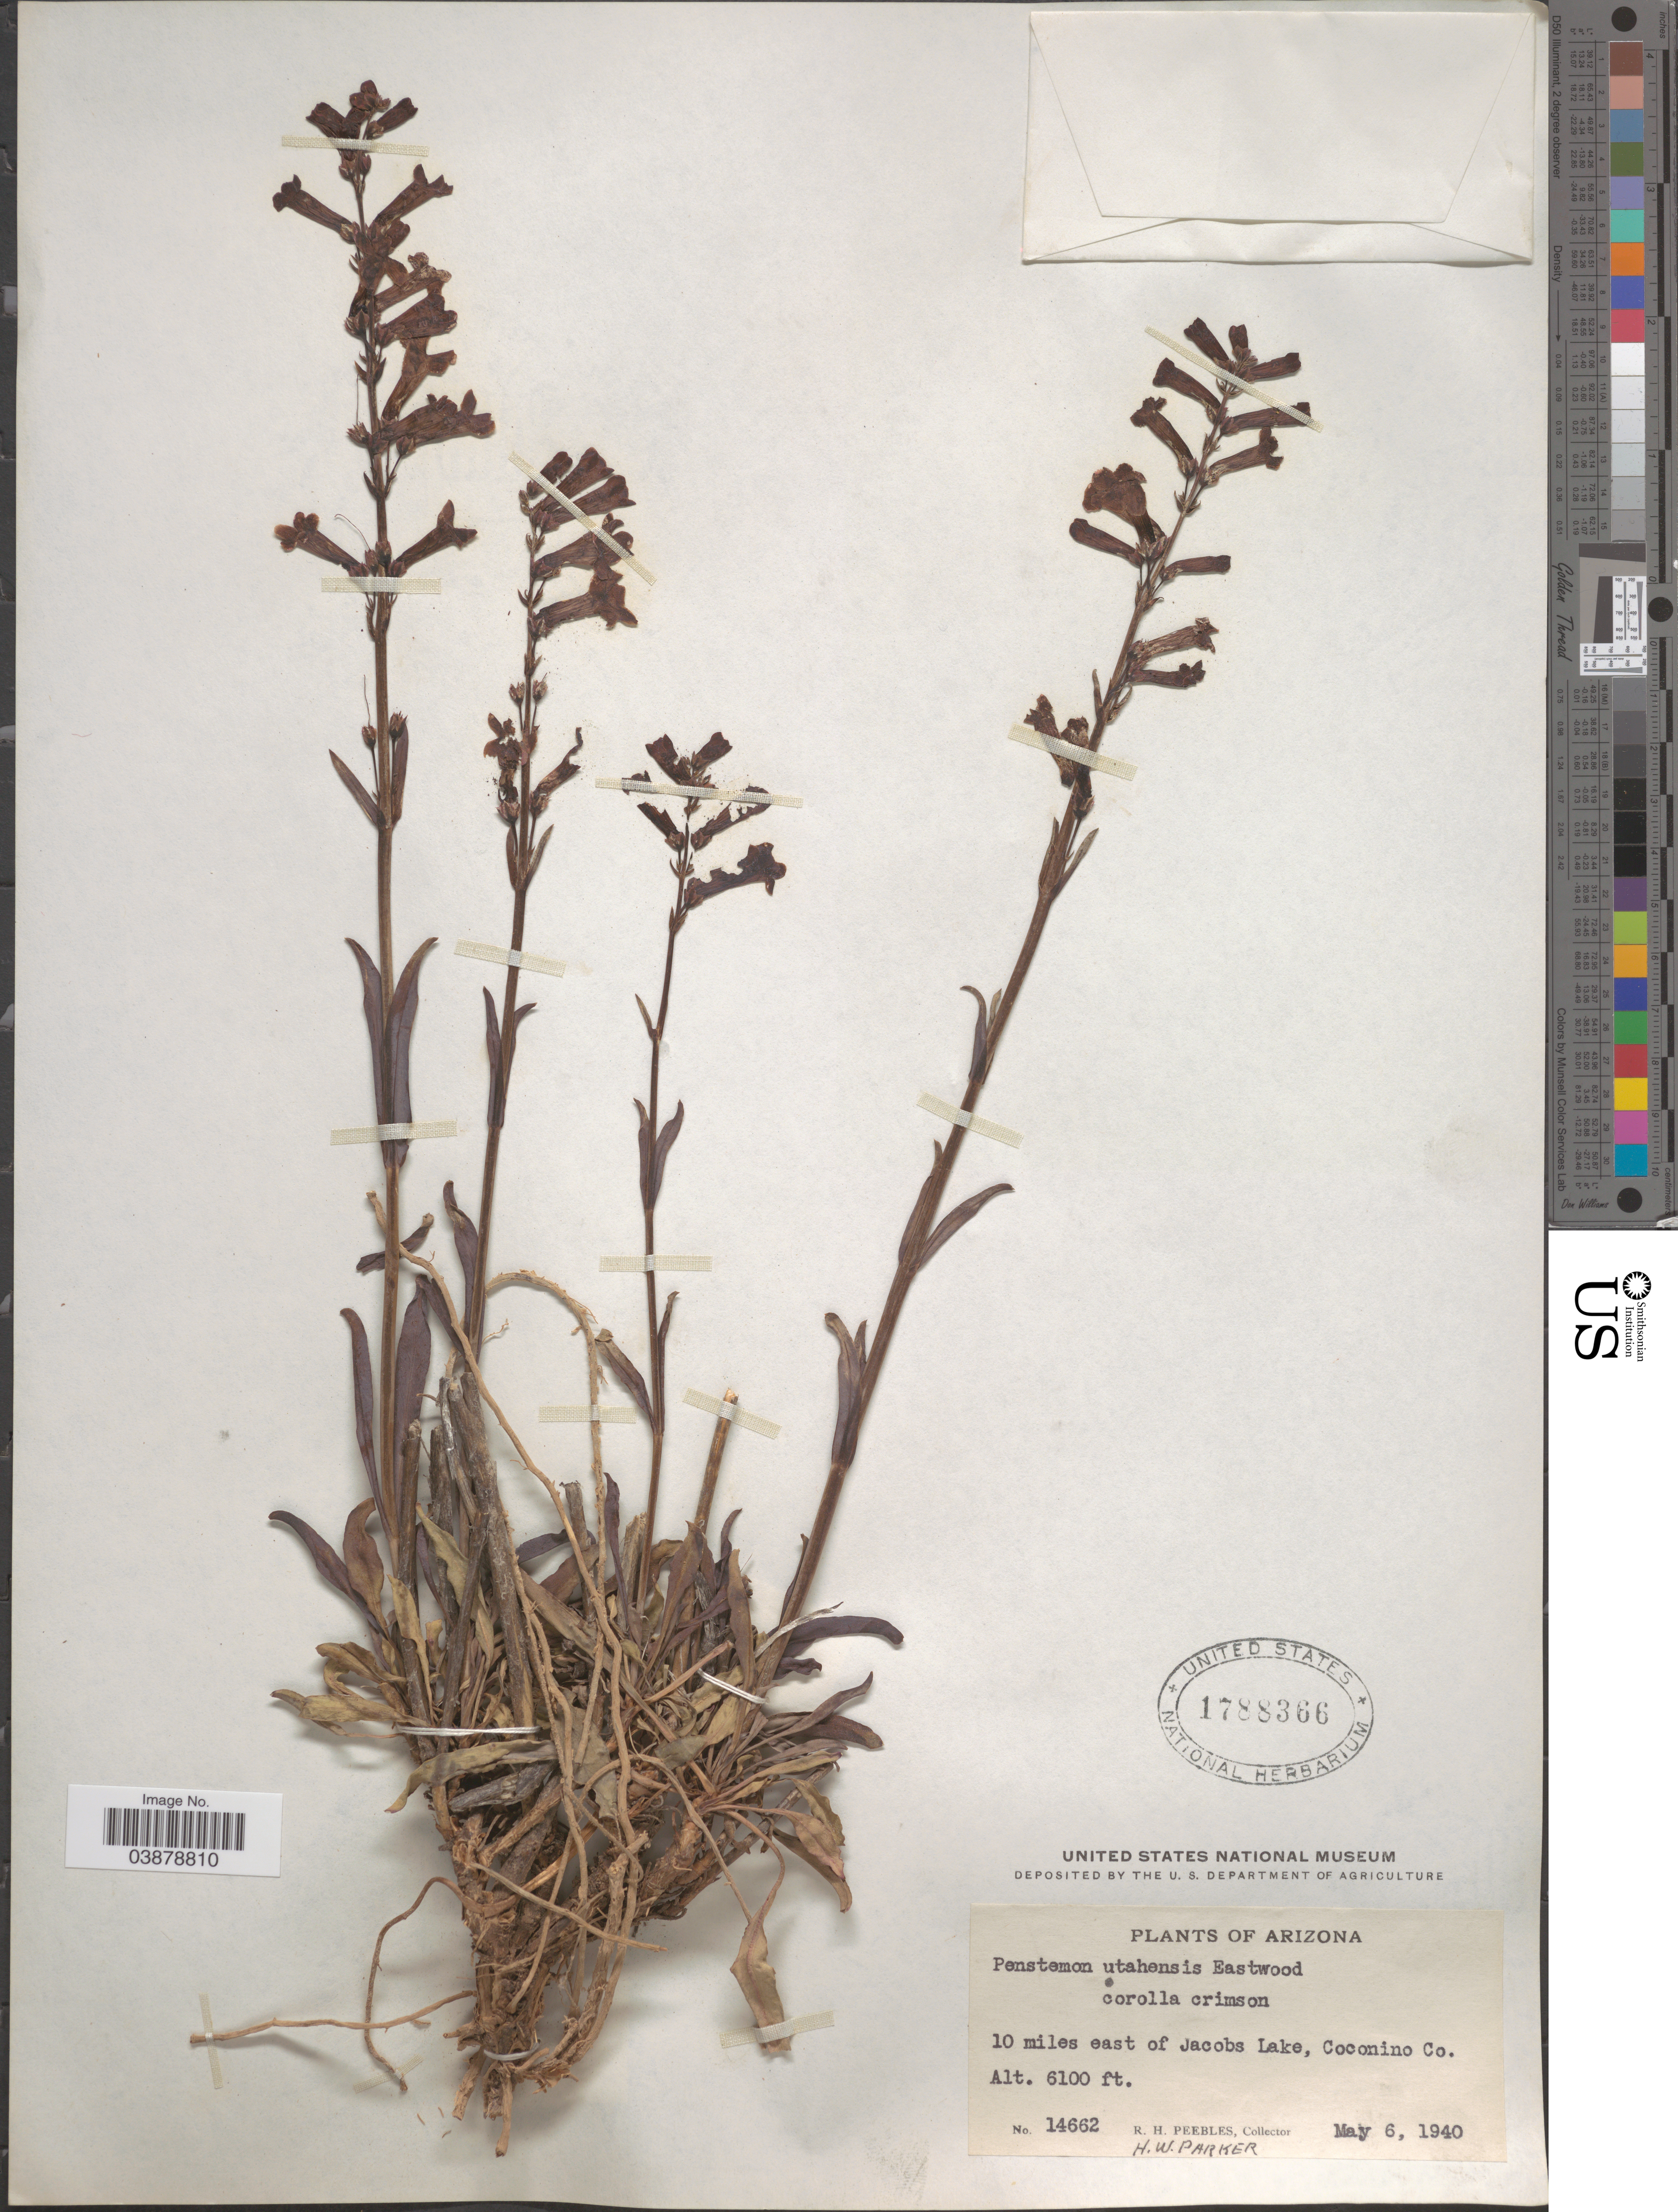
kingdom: Plantae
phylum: Tracheophyta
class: Magnoliopsida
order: Lamiales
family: Plantaginaceae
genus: Penstemon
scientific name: Penstemon utahensis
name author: Eastw.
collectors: R. H. Peebles & H. W. Parker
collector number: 14662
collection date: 1940-05-06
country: United States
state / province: Arizona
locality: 10 miles east of Jacobs Lake, Coconino Co.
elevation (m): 1859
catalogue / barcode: US 1788366